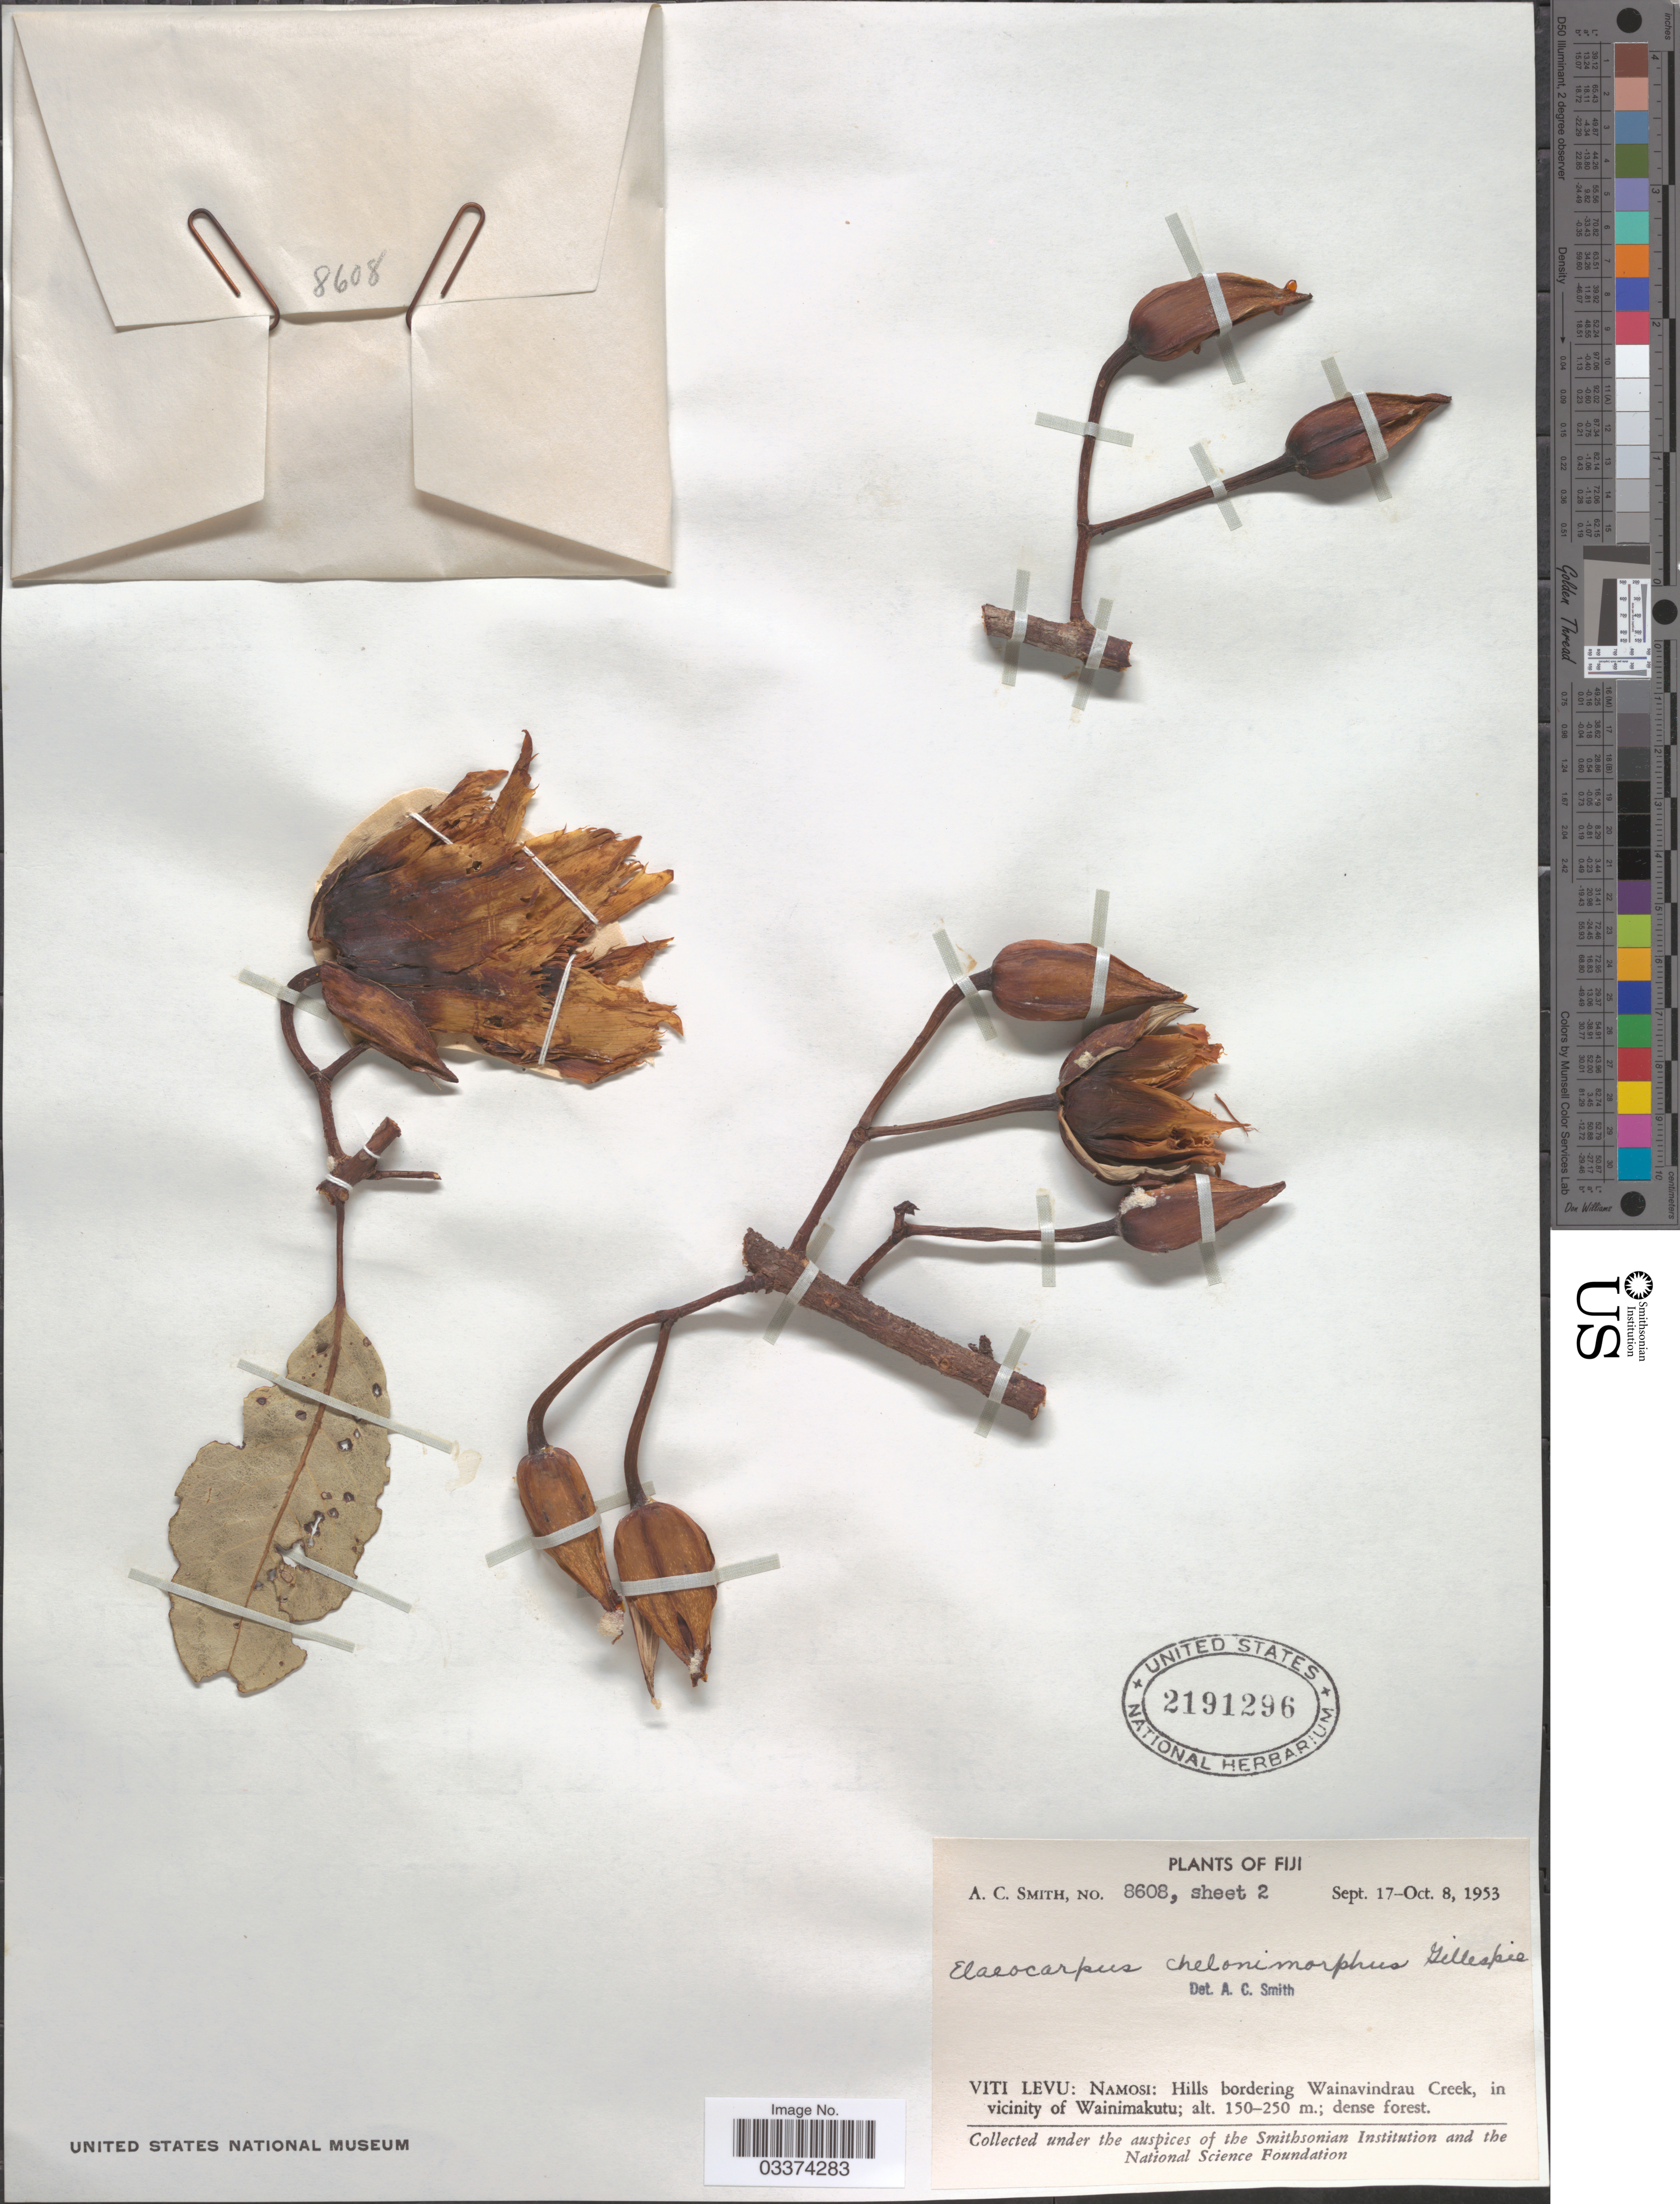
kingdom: Plantae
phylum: Tracheophyta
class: Magnoliopsida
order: Oxalidales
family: Elaeocarpaceae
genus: Elaeocarpus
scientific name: Elaeocarpus chelonimorphus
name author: Gillespie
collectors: A. C. Smith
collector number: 8608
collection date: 1953-09-17/1953-10-08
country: Fiji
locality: Viti Levu: Namosi: Hills bordering Wainavindrau Creek, in vicinity of Wainimakutu.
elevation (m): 150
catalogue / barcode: US 2191296